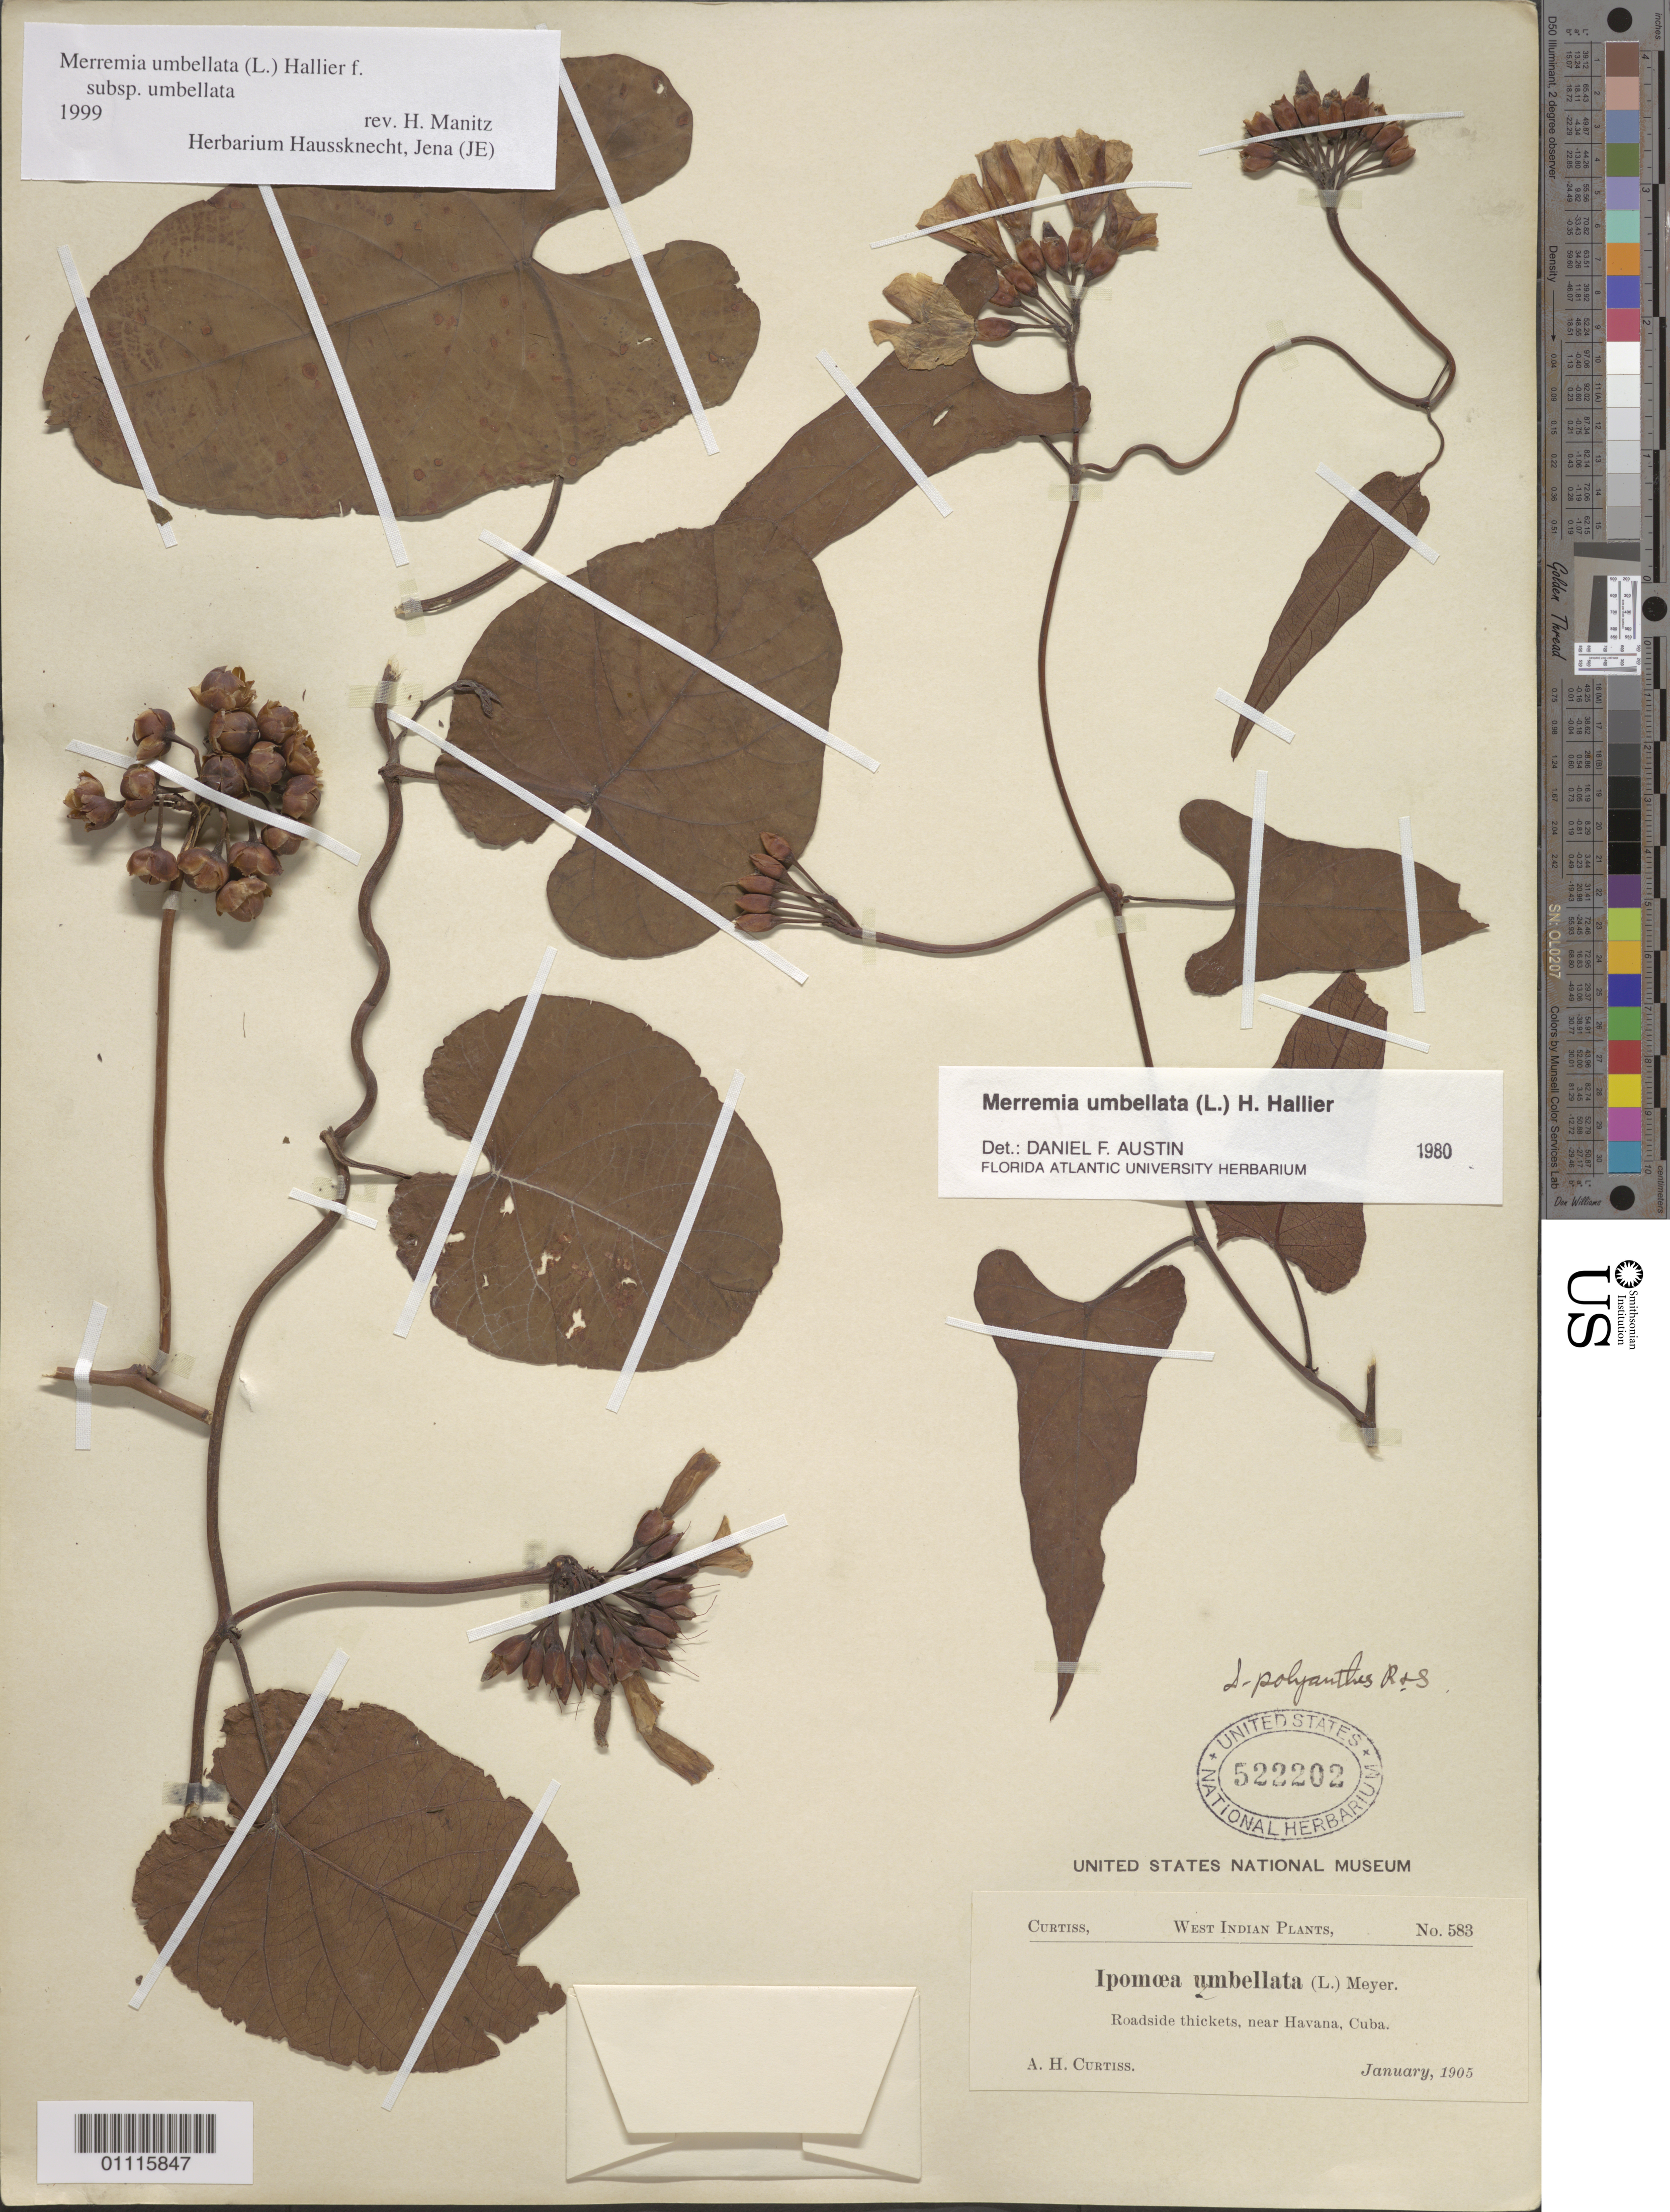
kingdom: Plantae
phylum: Tracheophyta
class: Magnoliopsida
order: Solanales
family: Convolvulaceae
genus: Camonea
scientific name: Camonea umbellata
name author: (L.) A. R. Simões & Staples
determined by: Strong, Mark T., (BOT), Smithsonian Institution - National Museum of Natural History (UNITED STATES)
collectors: A. H. Curtiss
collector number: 583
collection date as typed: Jan 1905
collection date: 1905-01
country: Cuba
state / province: La Habana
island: Cuba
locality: Roadside thickets, near Havana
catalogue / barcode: US 522202